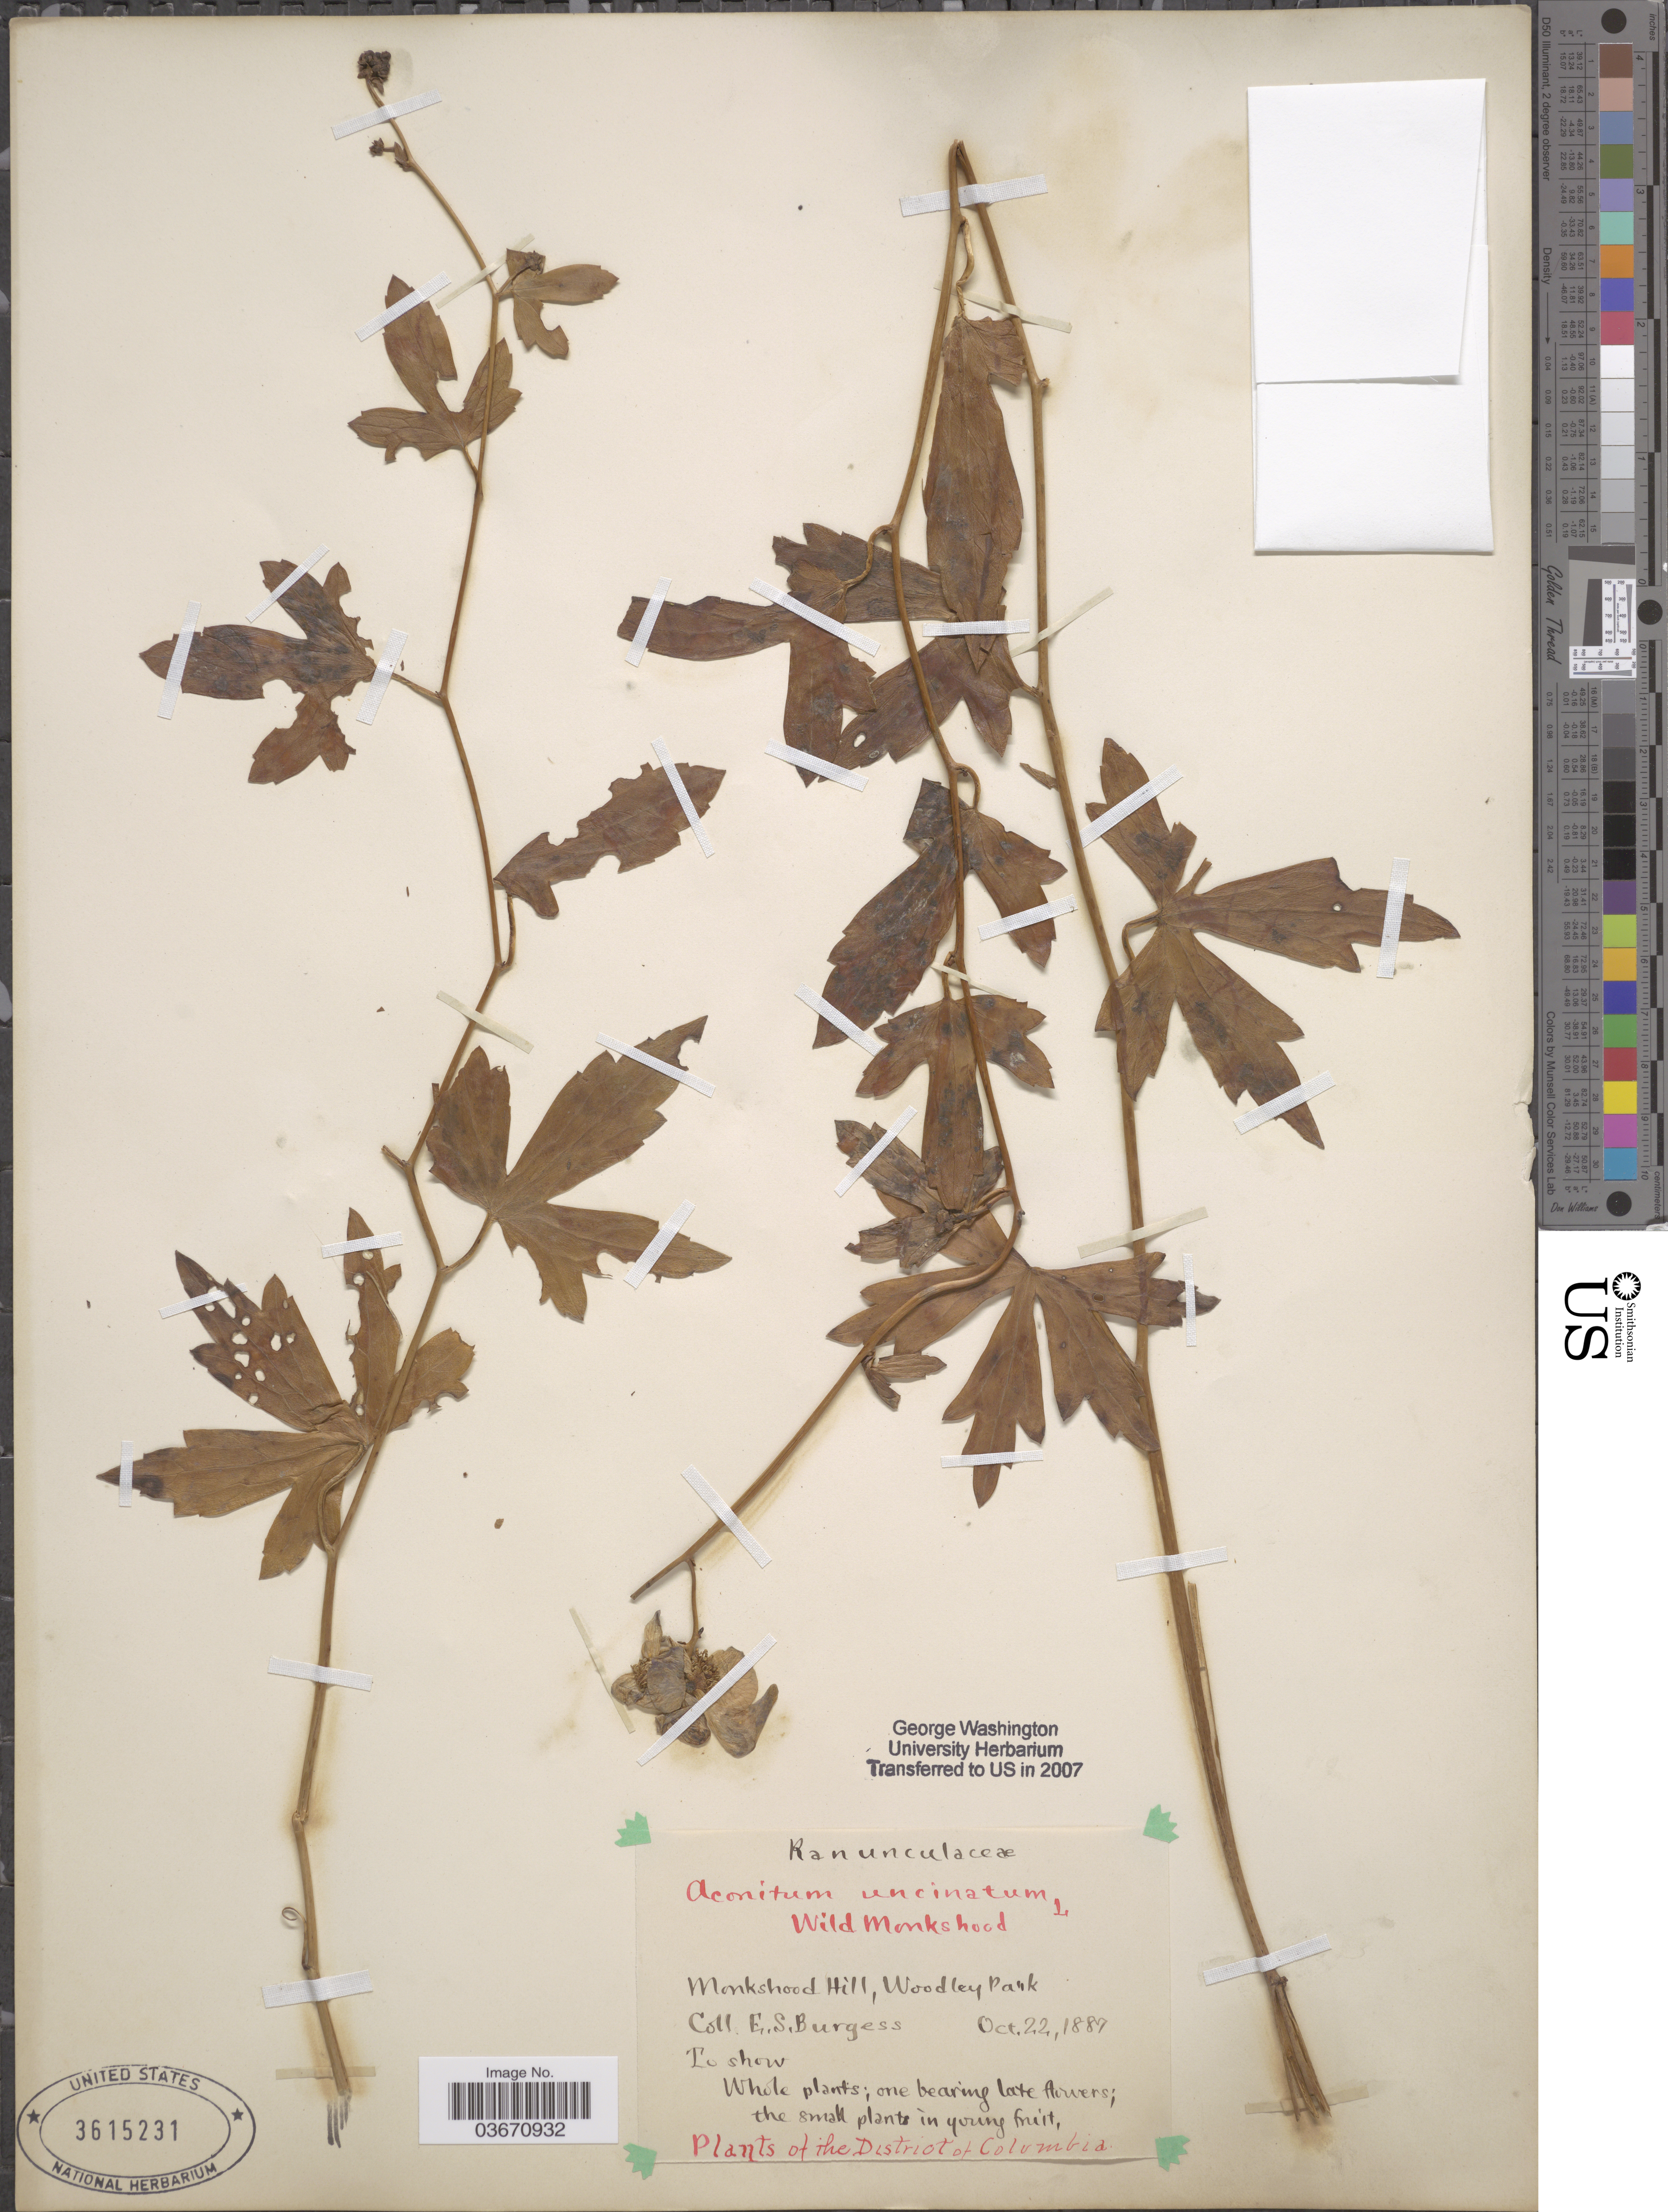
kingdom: Plantae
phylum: Tracheophyta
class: Magnoliopsida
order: Ranunculales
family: Ranunculaceae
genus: Aconitum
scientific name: Aconitum noveboracense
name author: A. Gray ex Coville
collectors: E. Burgess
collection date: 1887-10-22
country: United States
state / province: District of Columbia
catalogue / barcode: US 3615231